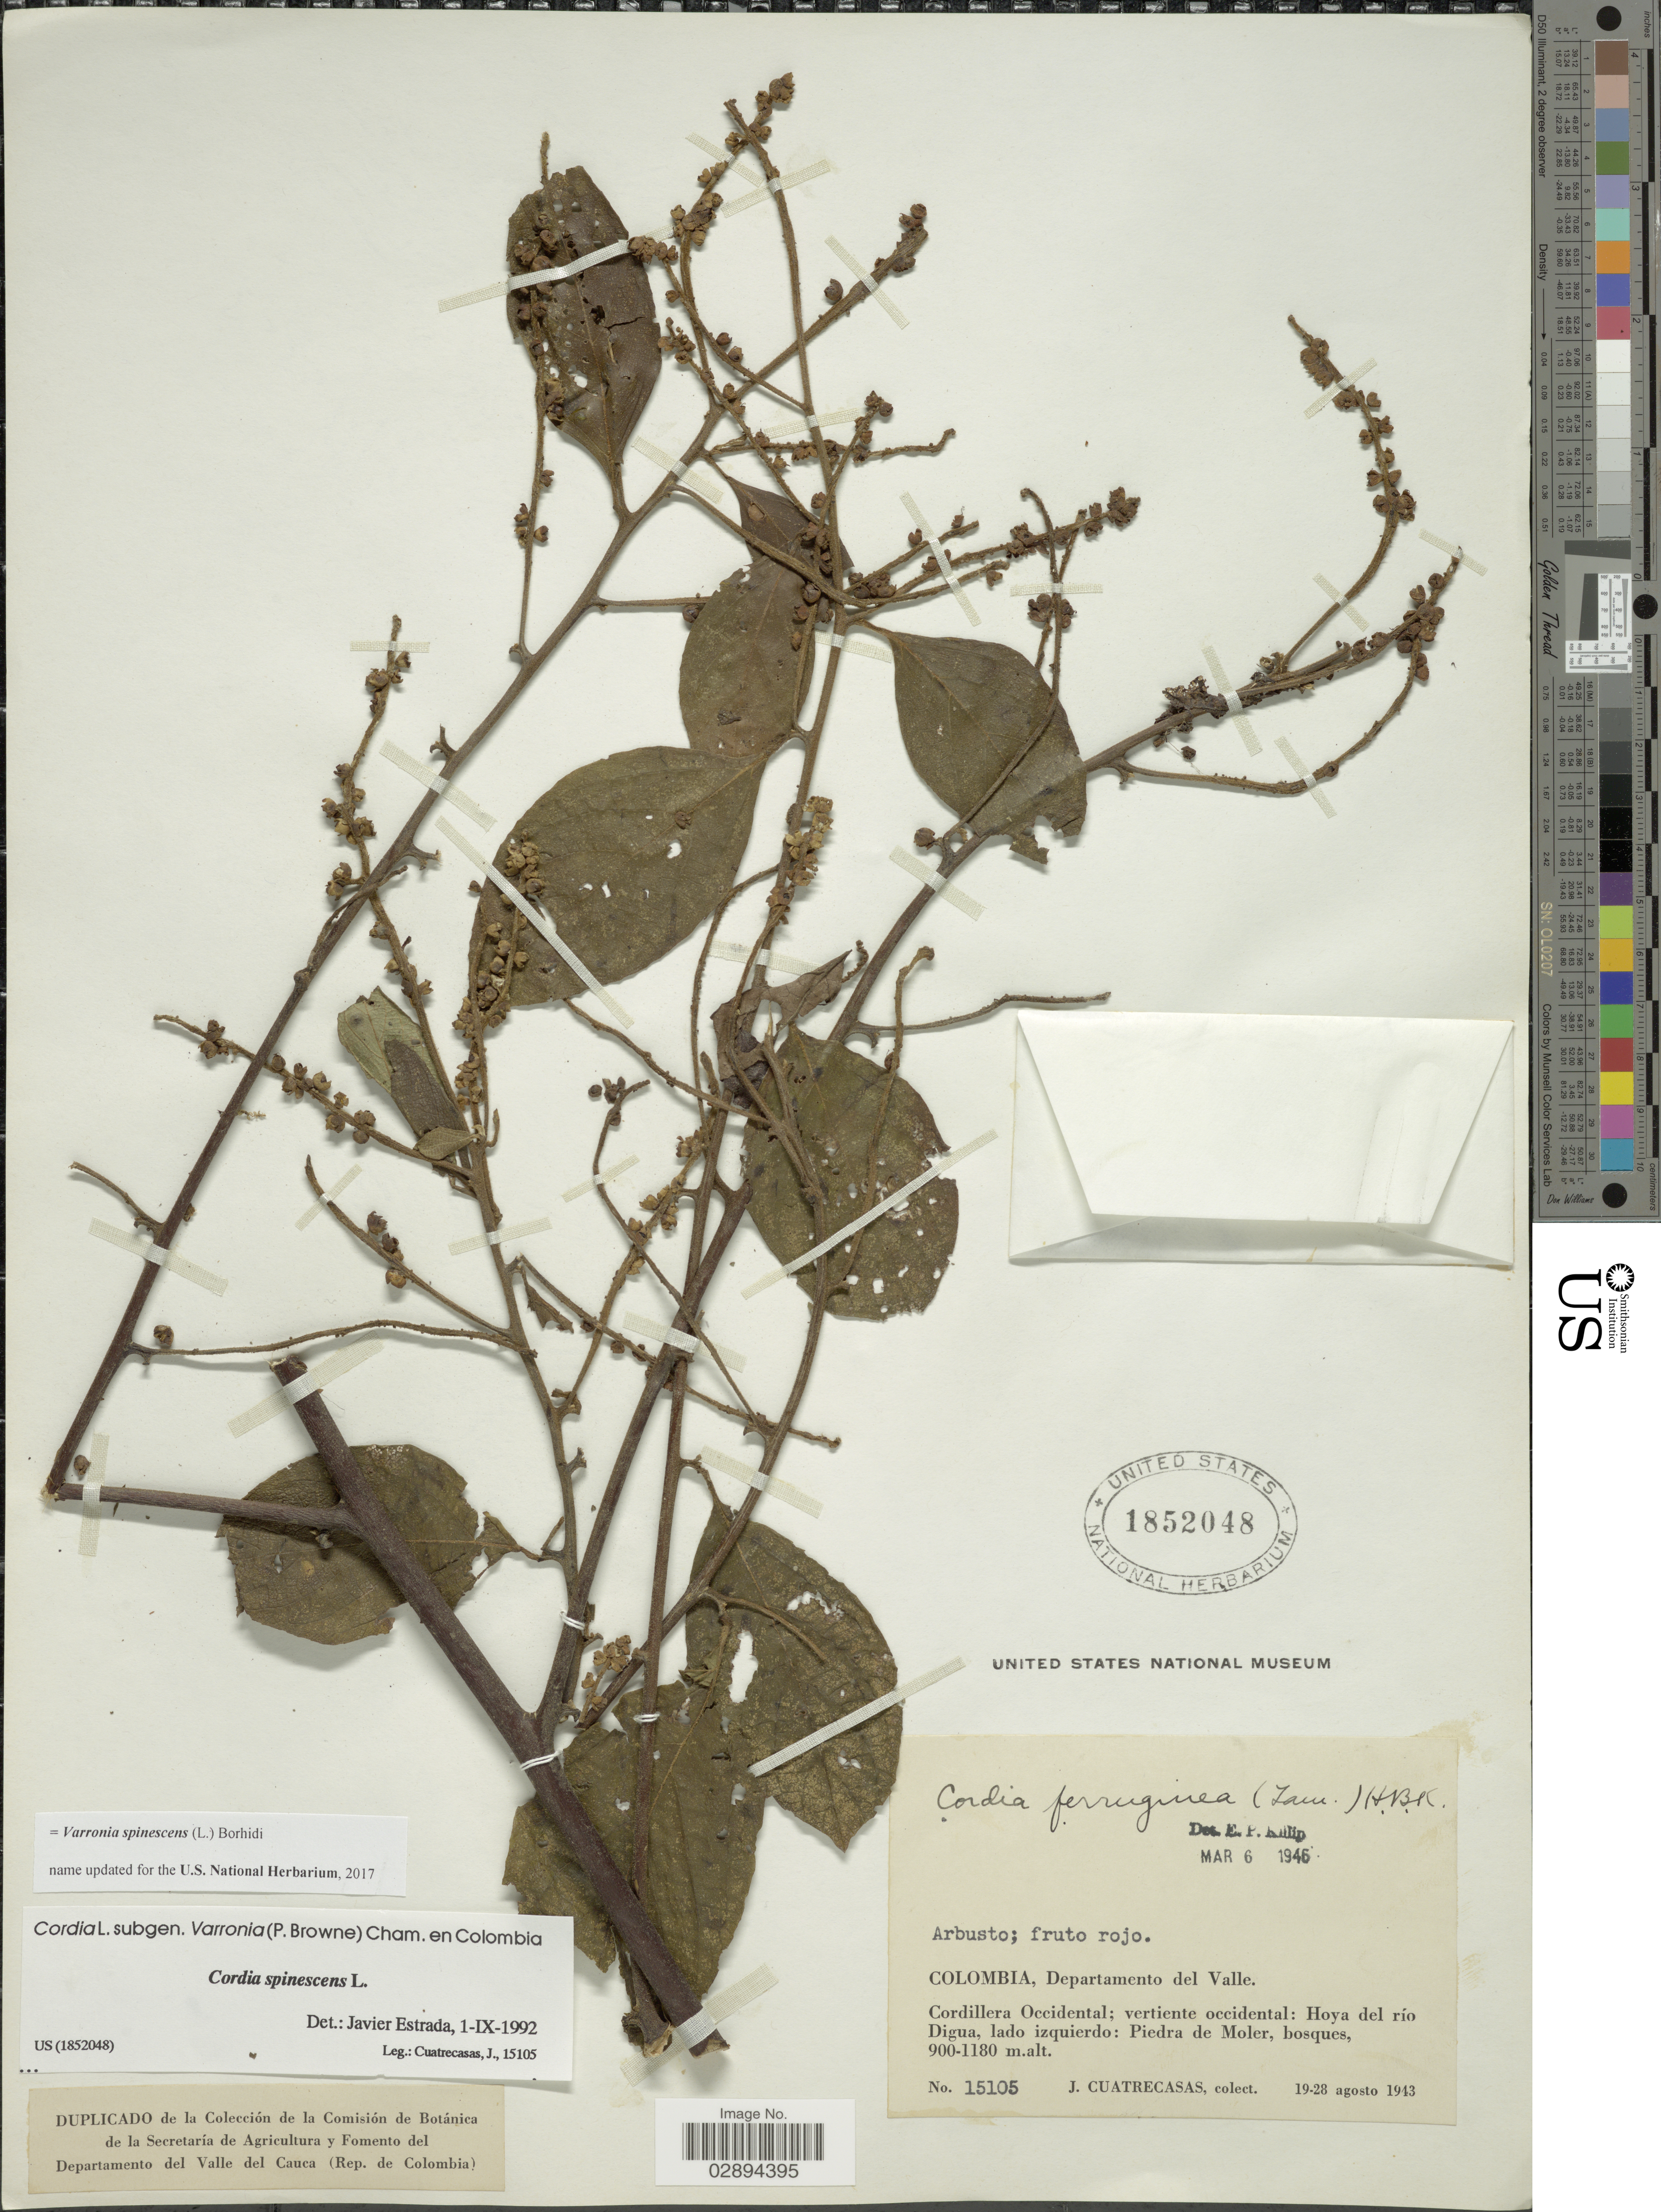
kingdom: Plantae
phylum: Tracheophyta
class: Magnoliopsida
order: Boraginales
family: Cordiaceae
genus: Varronia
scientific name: Varronia spinescens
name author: (L.) Borhidi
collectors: J. Cuatrecasas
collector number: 15105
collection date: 1943-08-19/1943-08-28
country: Colombia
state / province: Valle del Cauca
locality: Departamento del Valle, Cordillera Occidental, vertiente occidental, Hoya del río Digua, lado izquierdo, Piedra de Moler.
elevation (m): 900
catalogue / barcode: US 1852048